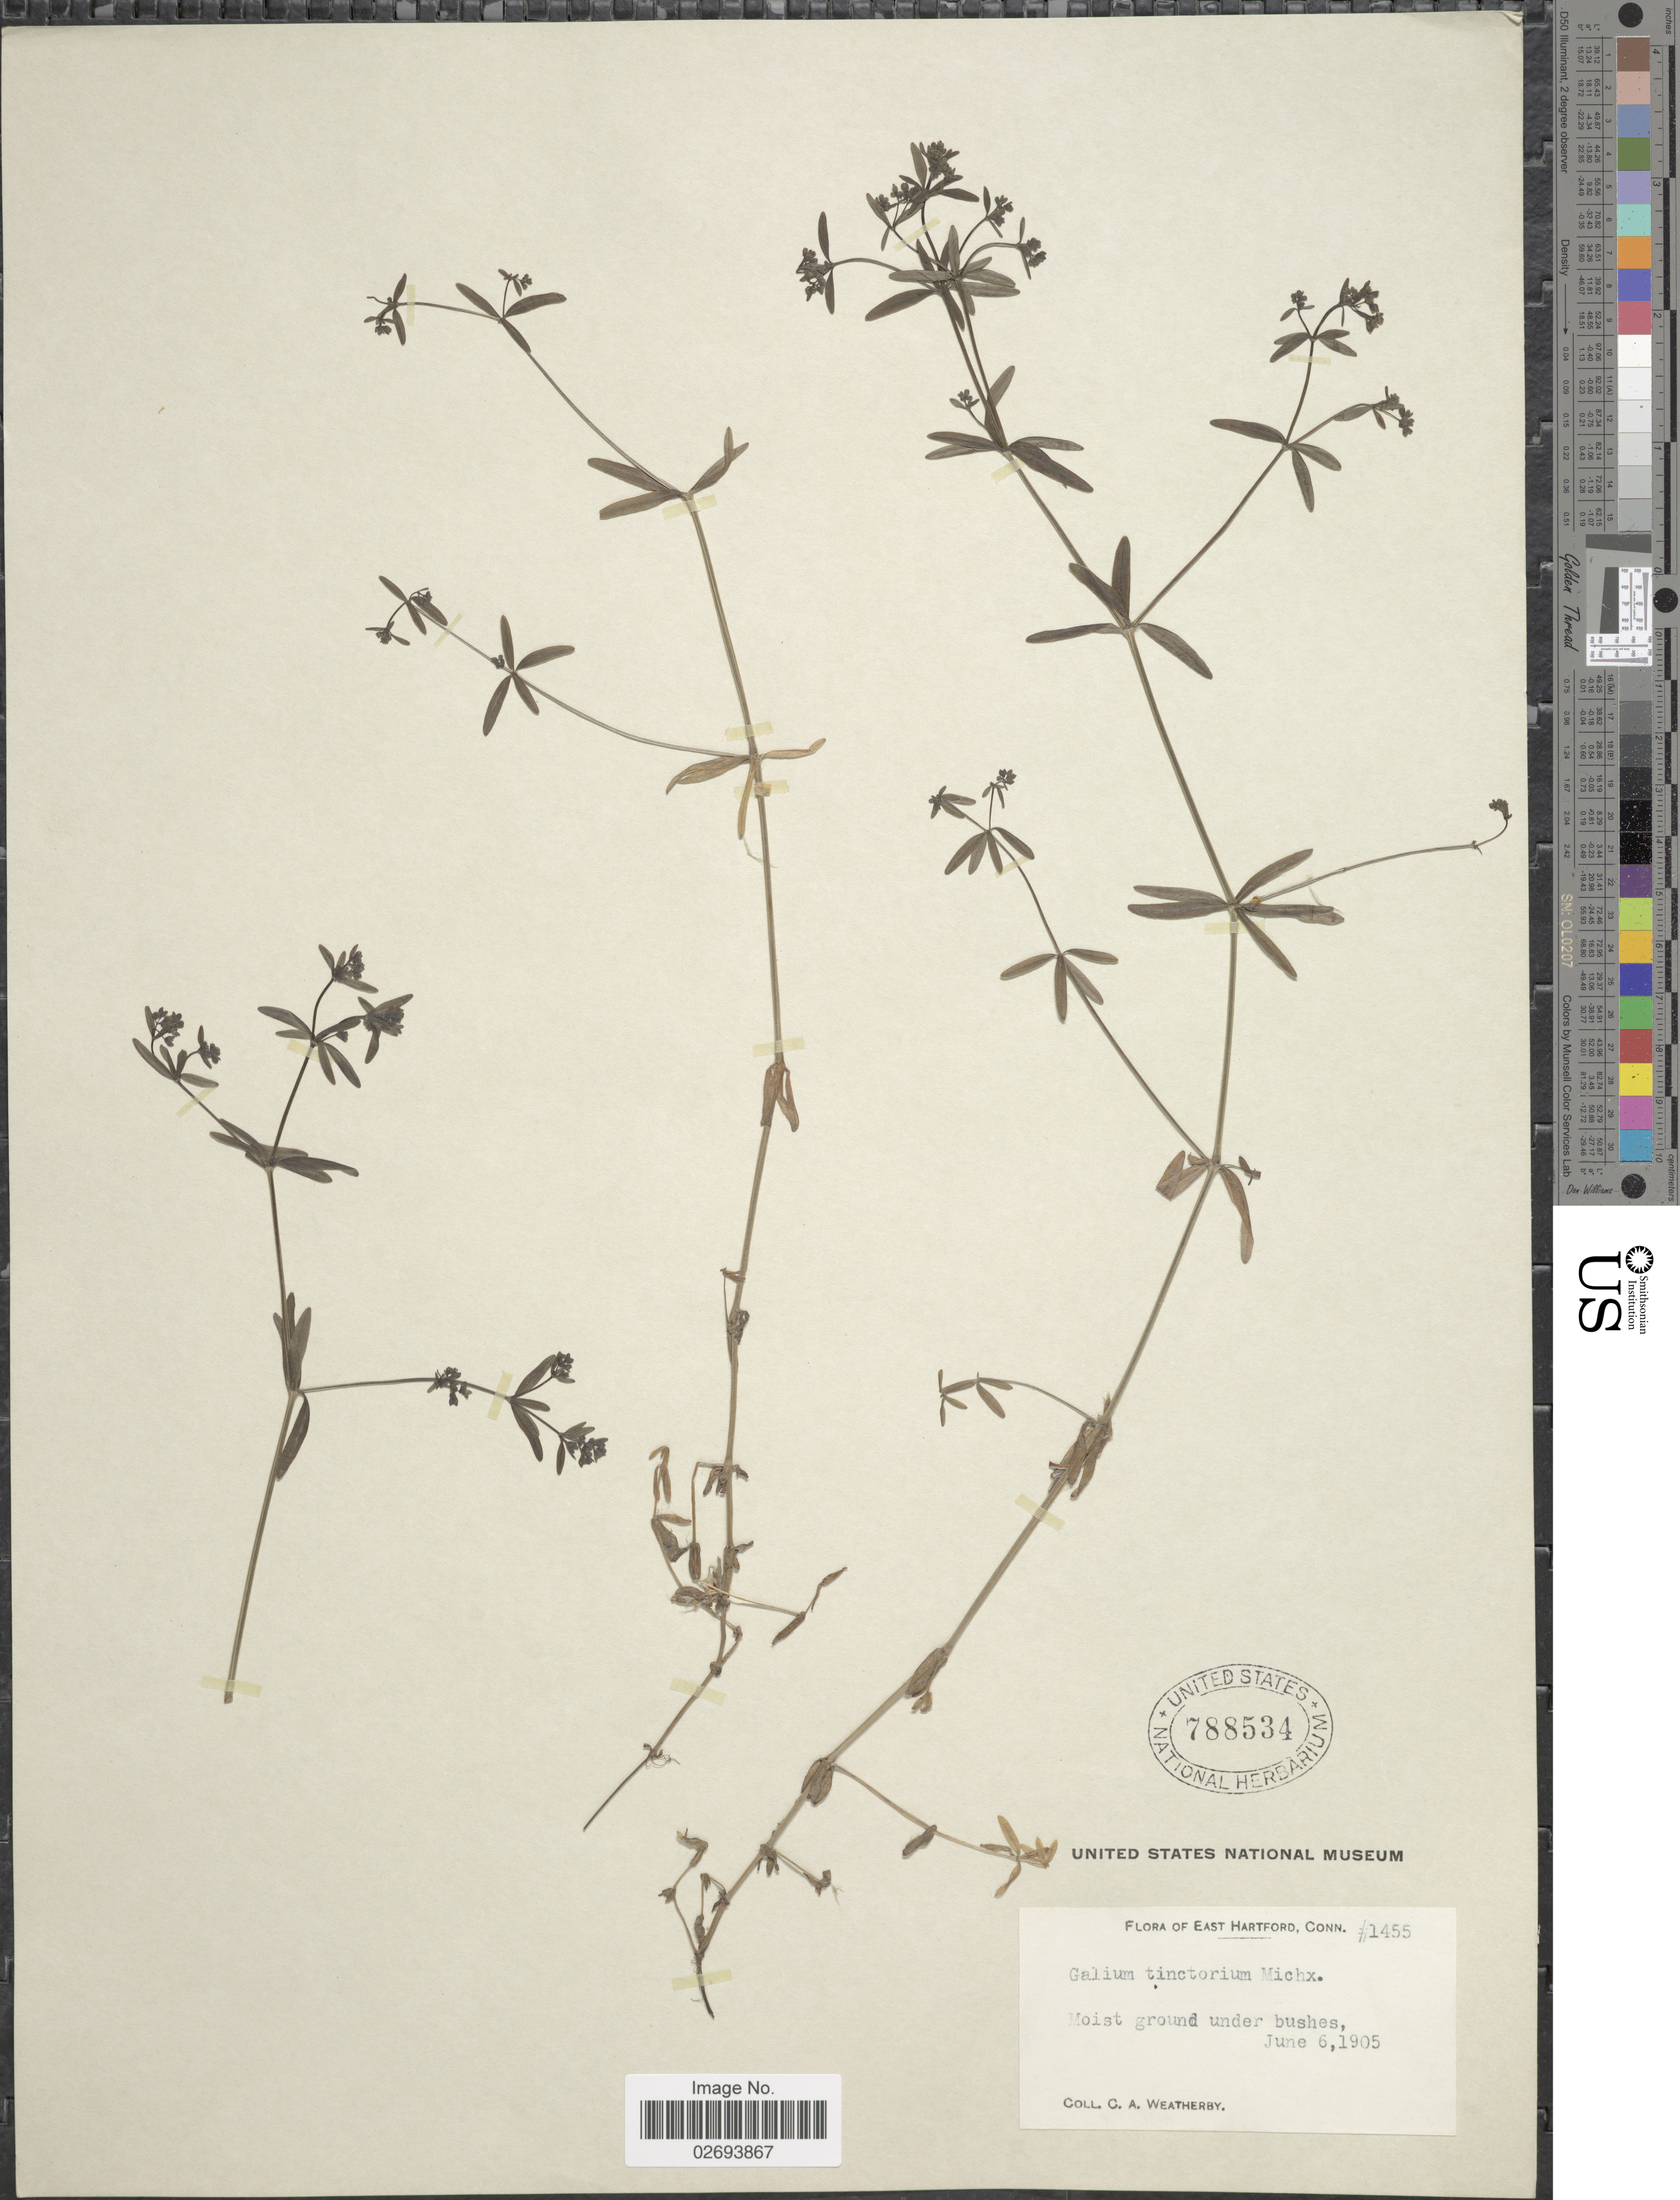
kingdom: Plantae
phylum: Tracheophyta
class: Magnoliopsida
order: Gentianales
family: Rubiaceae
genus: Galium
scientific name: Galium tinctorium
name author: (L.) Scop.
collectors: C. A. Weatherby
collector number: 1455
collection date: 1905-06-06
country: United States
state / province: Connecticut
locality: East Hartford. Moist ground under bushes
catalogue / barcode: US 788534